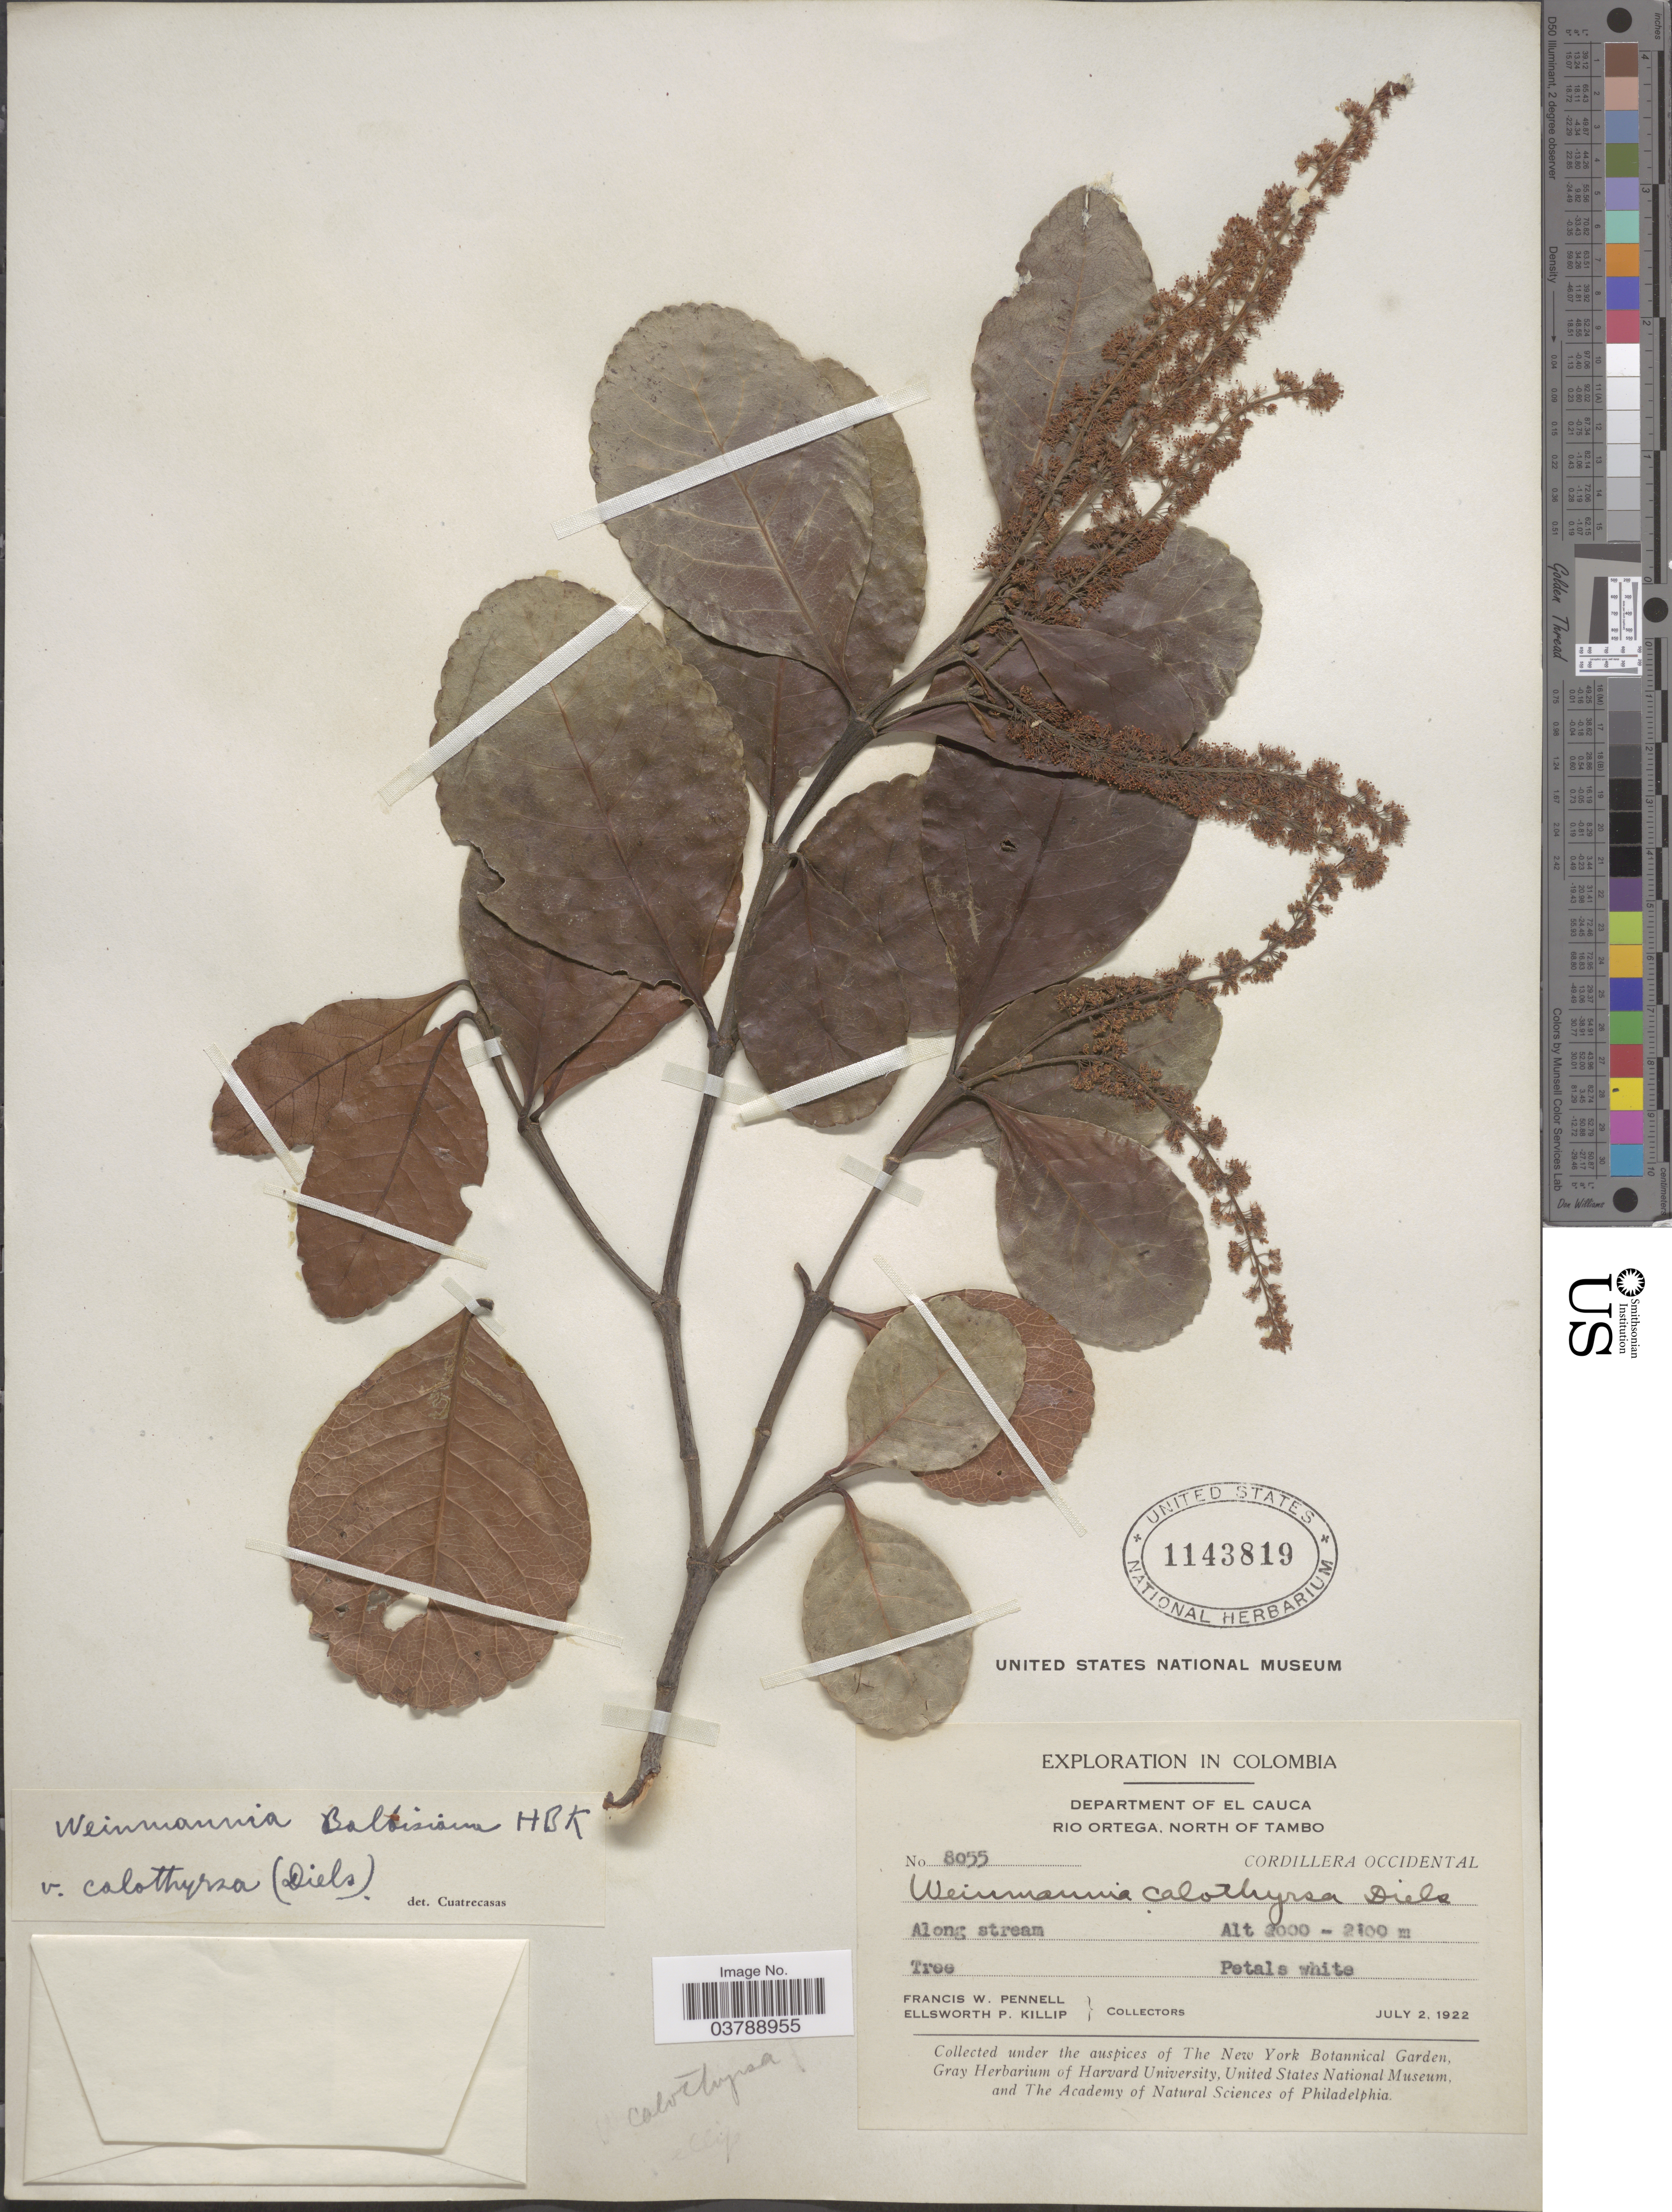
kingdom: Plantae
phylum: Tracheophyta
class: Magnoliopsida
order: Oxalidales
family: Cunoniaceae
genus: Weinmannia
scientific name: Weinmannia calothyrsa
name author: Diels in Urb.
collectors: F. W. Pennell & E. P. Killip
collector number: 8055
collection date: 1922-07-02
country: Colombia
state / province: Cauca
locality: Department of El Cauca. Rio Ortega, North of Tambo. Cordillera Occidental.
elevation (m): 2000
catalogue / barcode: US 1143819